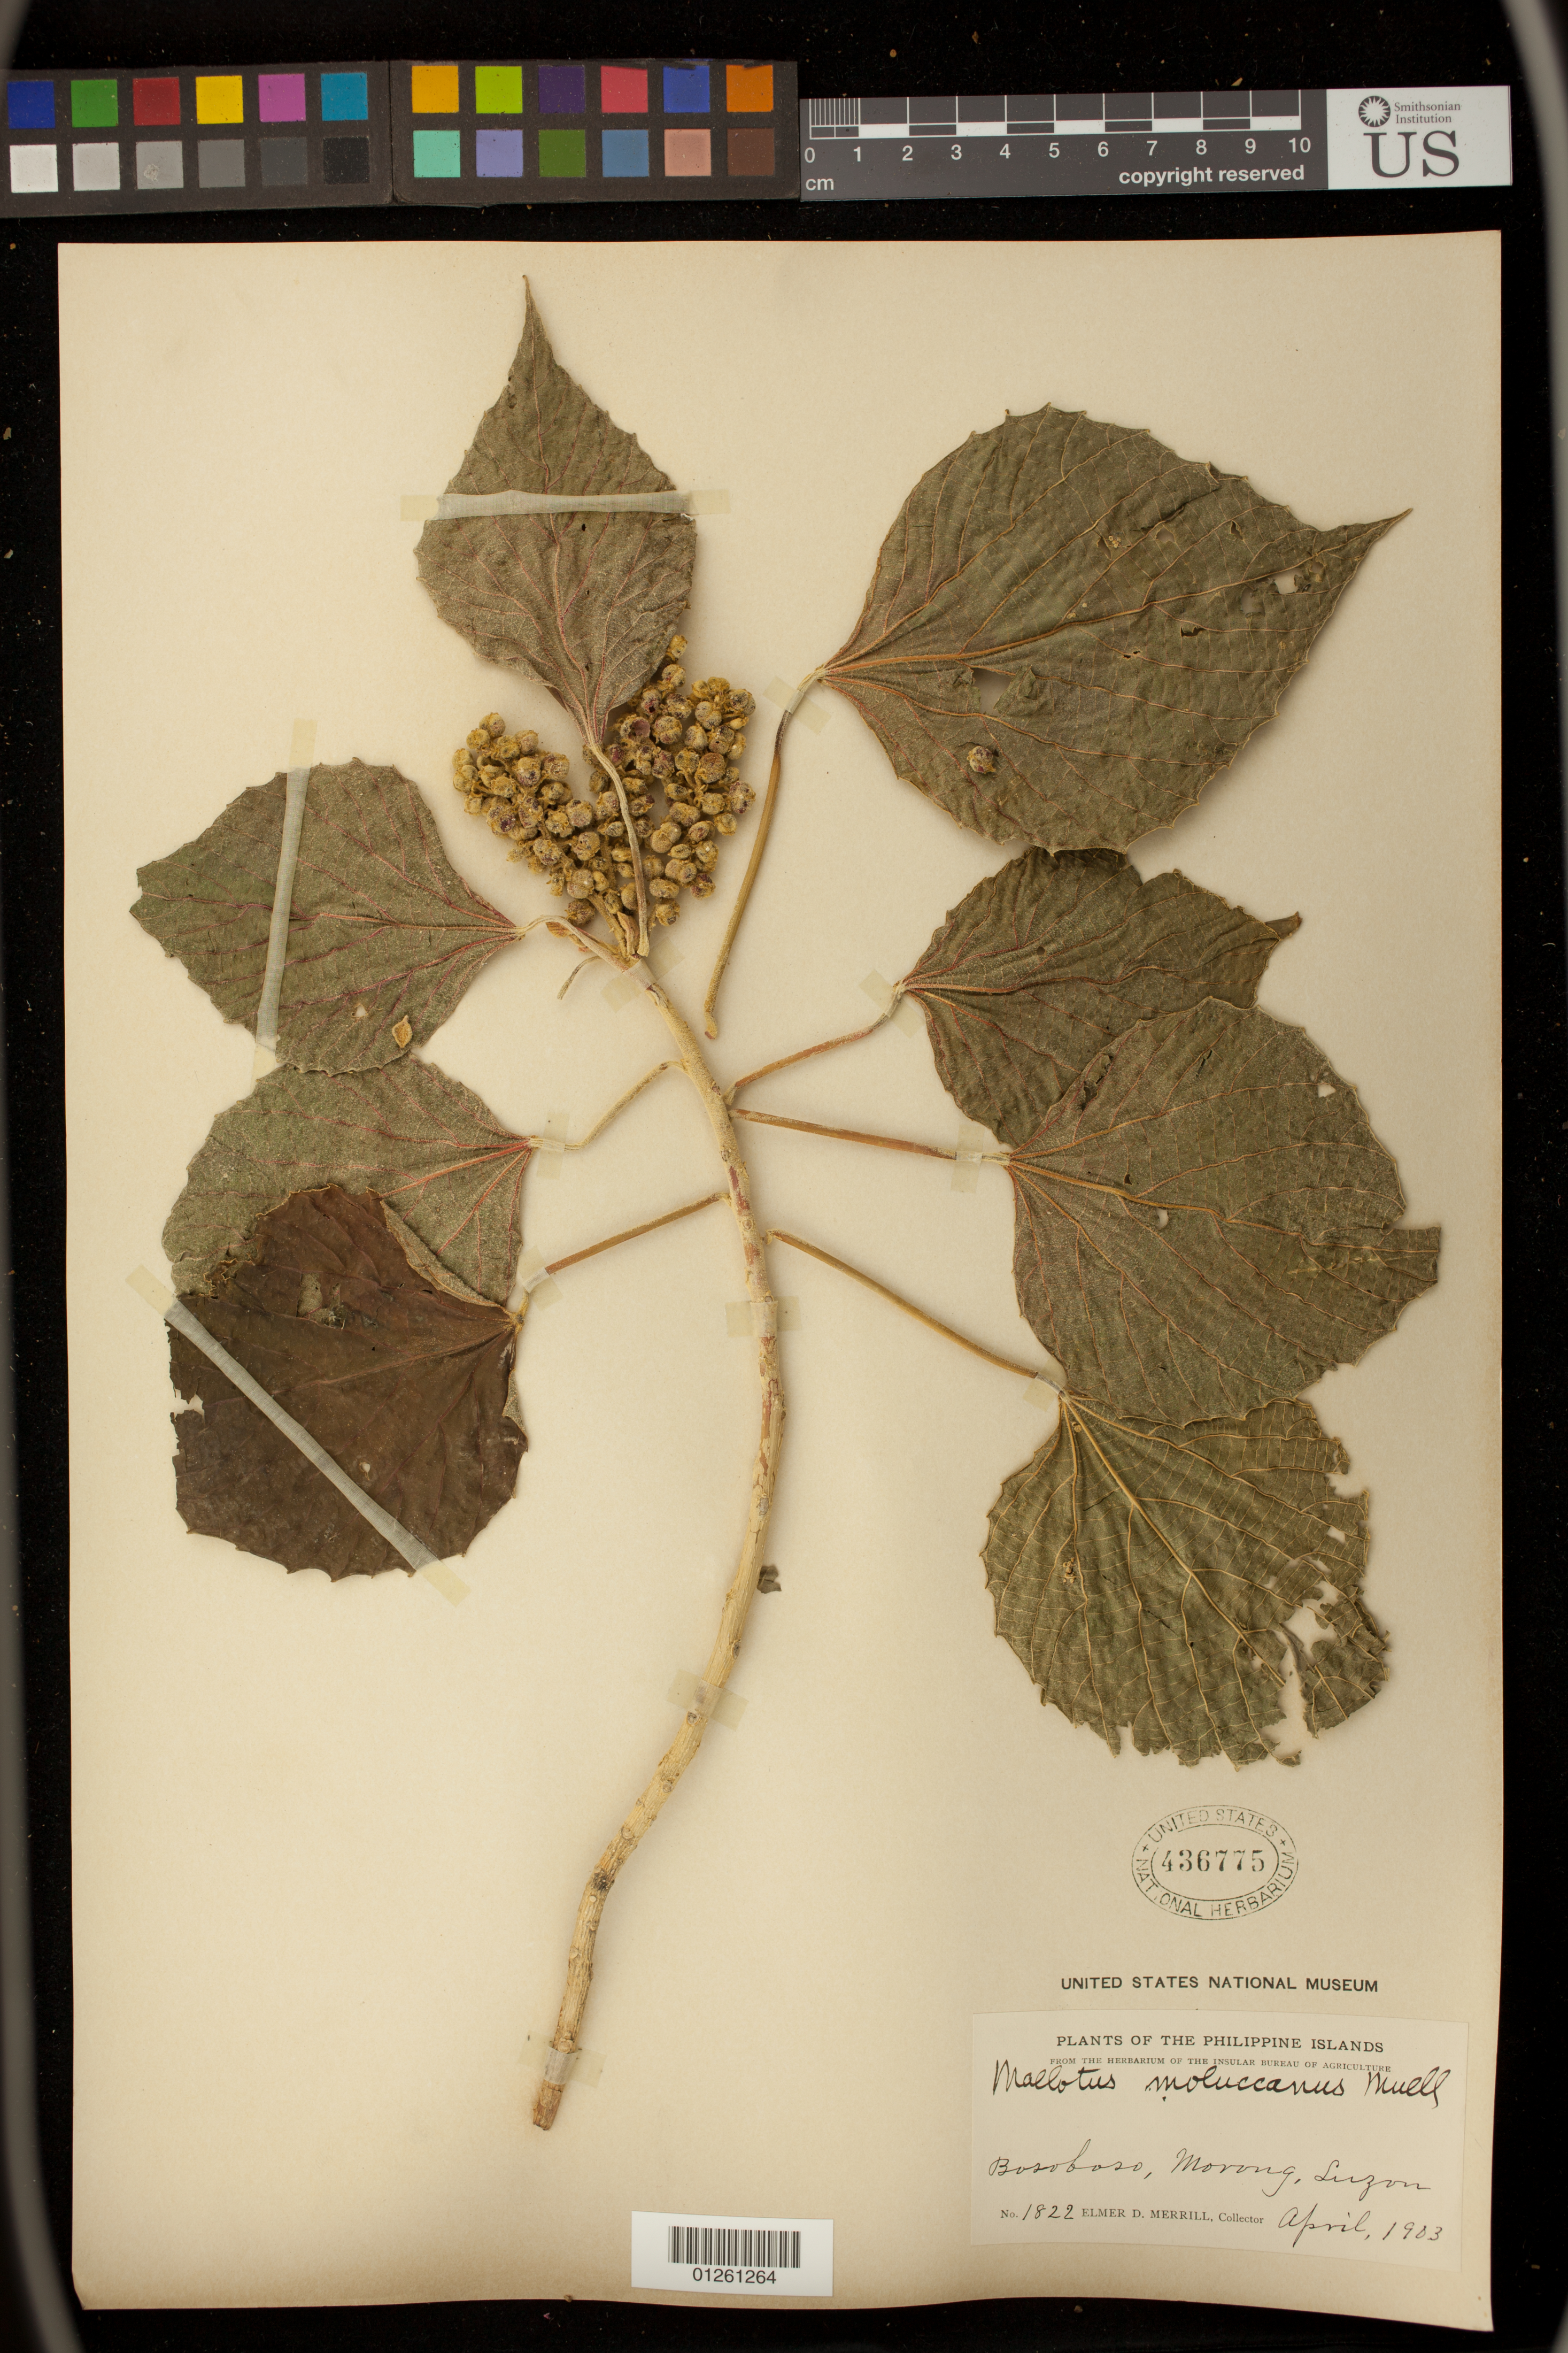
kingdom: Plantae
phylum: Tracheophyta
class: Magnoliopsida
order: Malpighiales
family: Euphorbiaceae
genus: Melanolepis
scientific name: Melanolepis multiglandulosa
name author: (Reinw. ex Blume) Rchb. f. & Zoll.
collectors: E. D. Merrill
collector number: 1822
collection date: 1903-04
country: Philippines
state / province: Calabarzon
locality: Boroboro,Morong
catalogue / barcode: US 436775